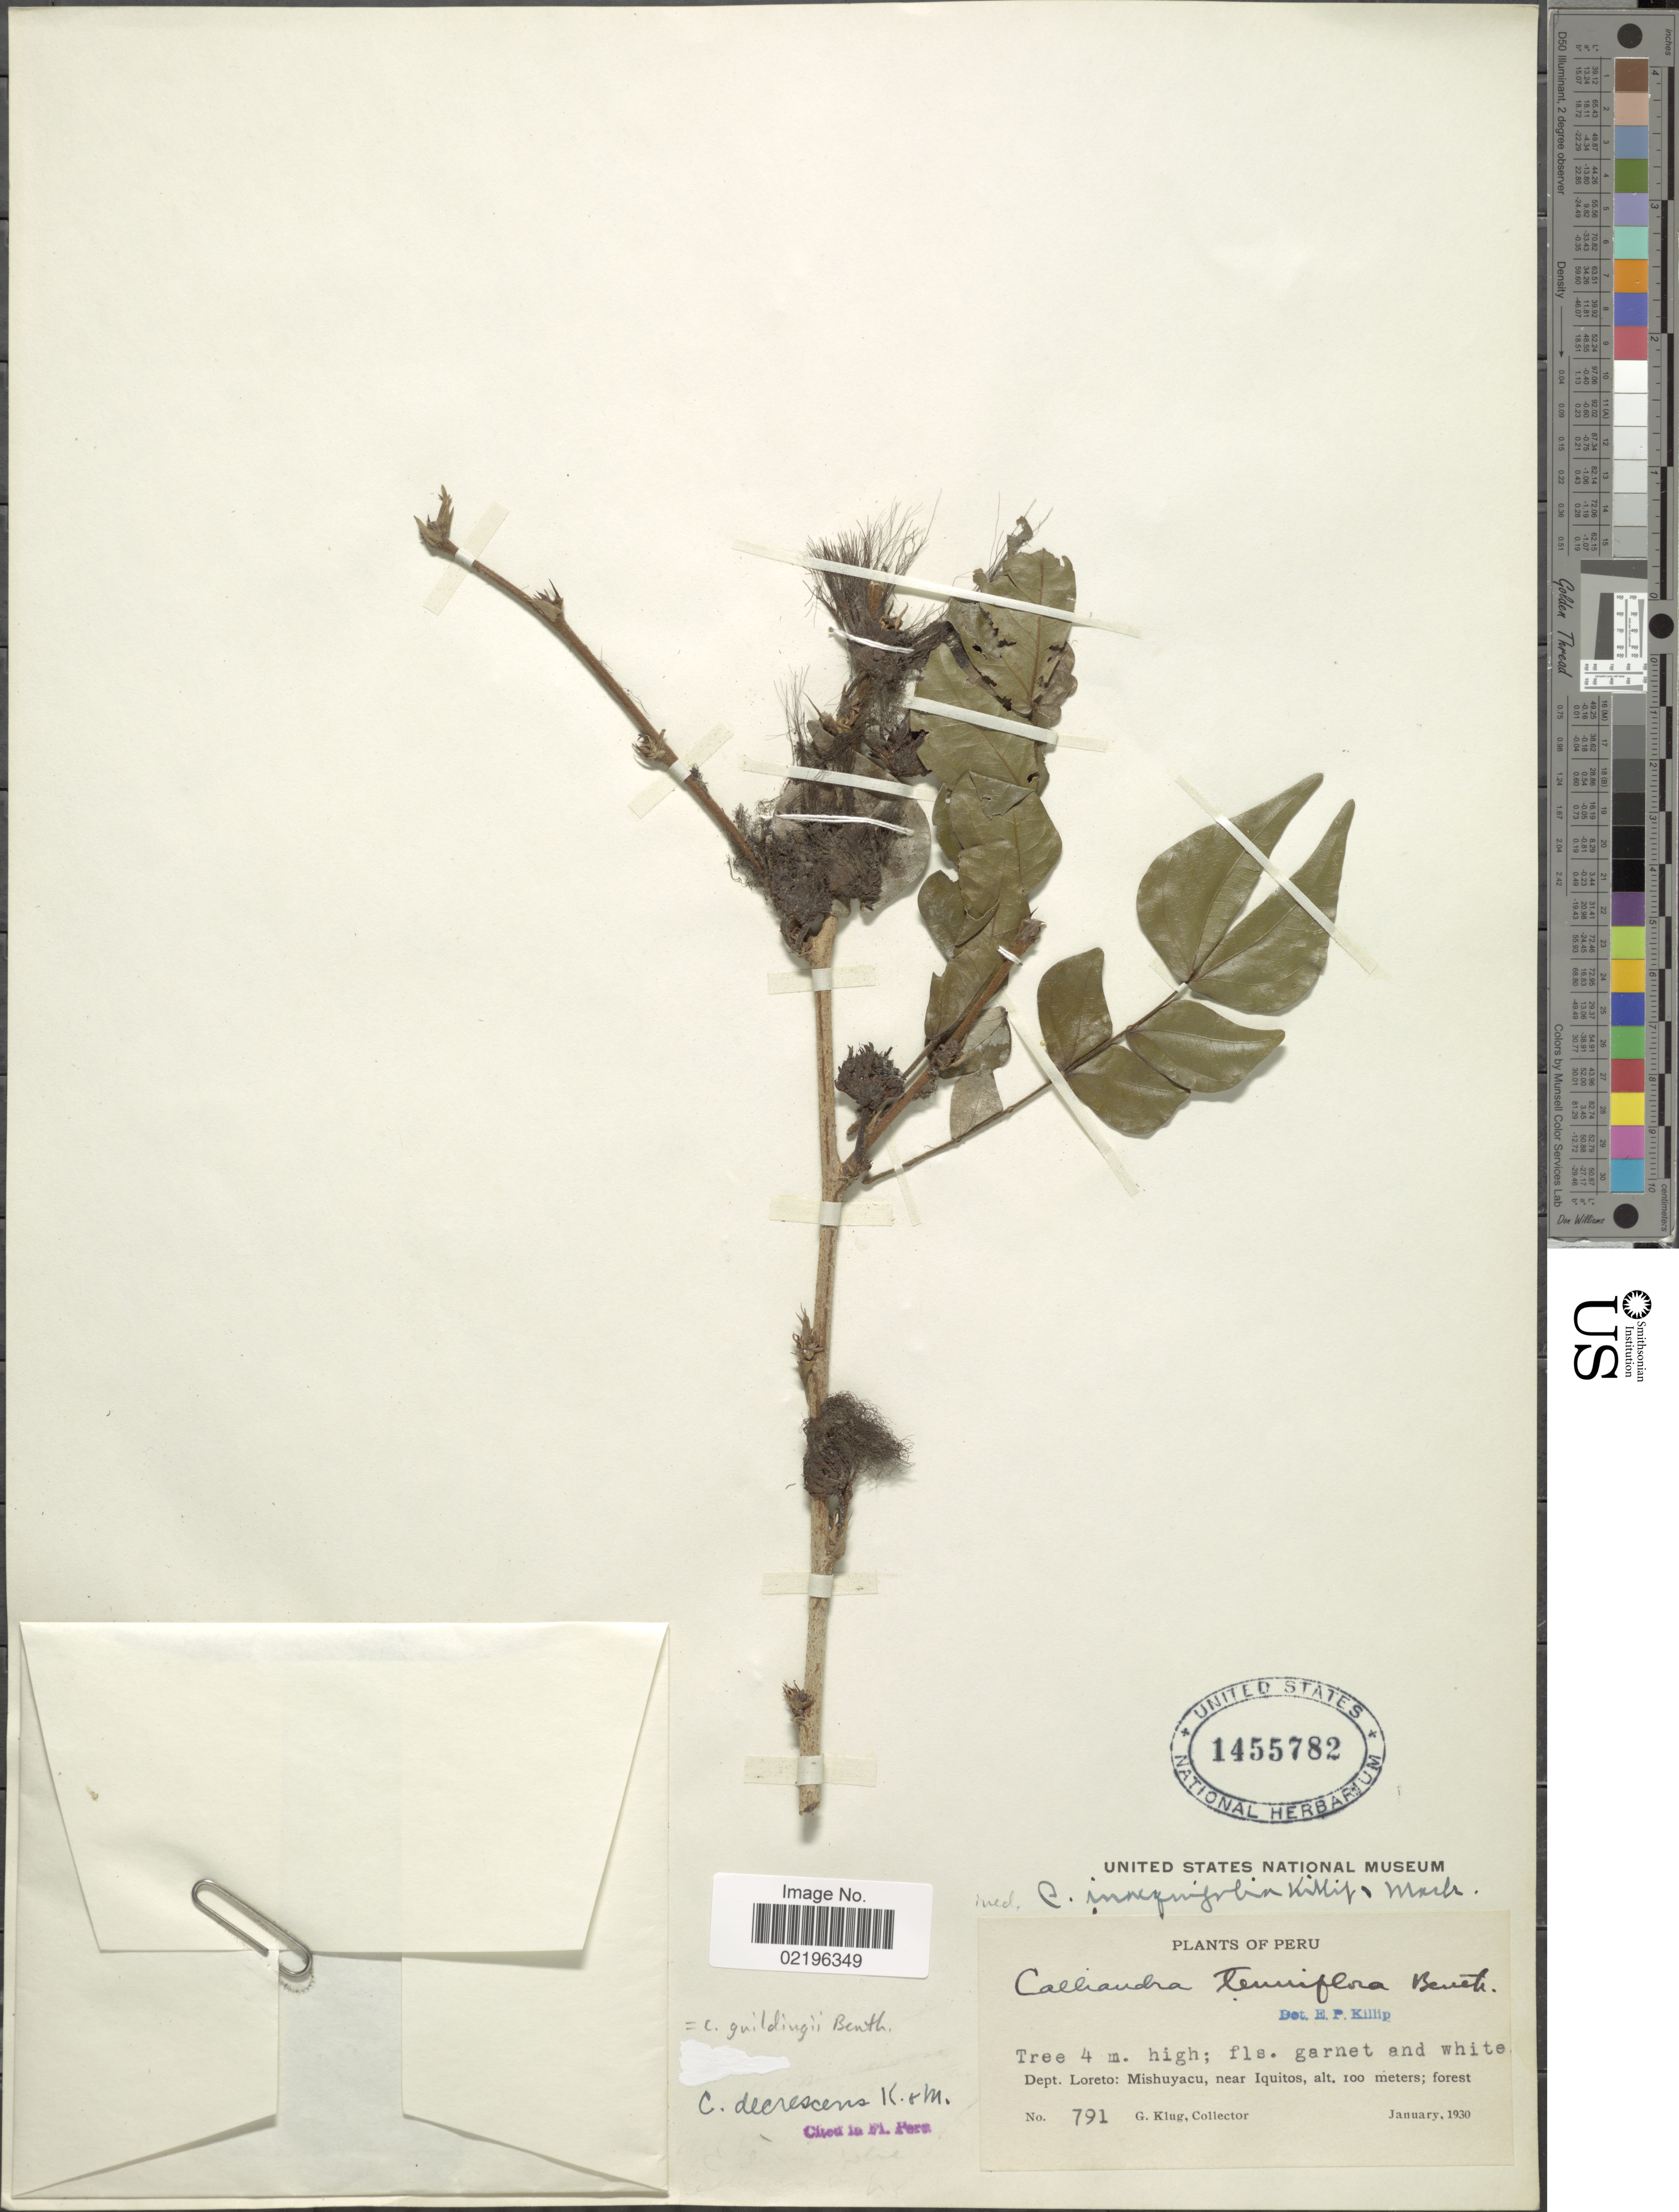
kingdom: Plantae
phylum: Tracheophyta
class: Magnoliopsida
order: Fabales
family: Fabaceae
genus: Calliandra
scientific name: Calliandra guildingii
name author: Benth.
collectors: G. Klug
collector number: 791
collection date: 1930-01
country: Peru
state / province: Loreto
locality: Dept. Loreto: Mishuyacu, near Iquitos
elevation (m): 100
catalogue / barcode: US 1455782